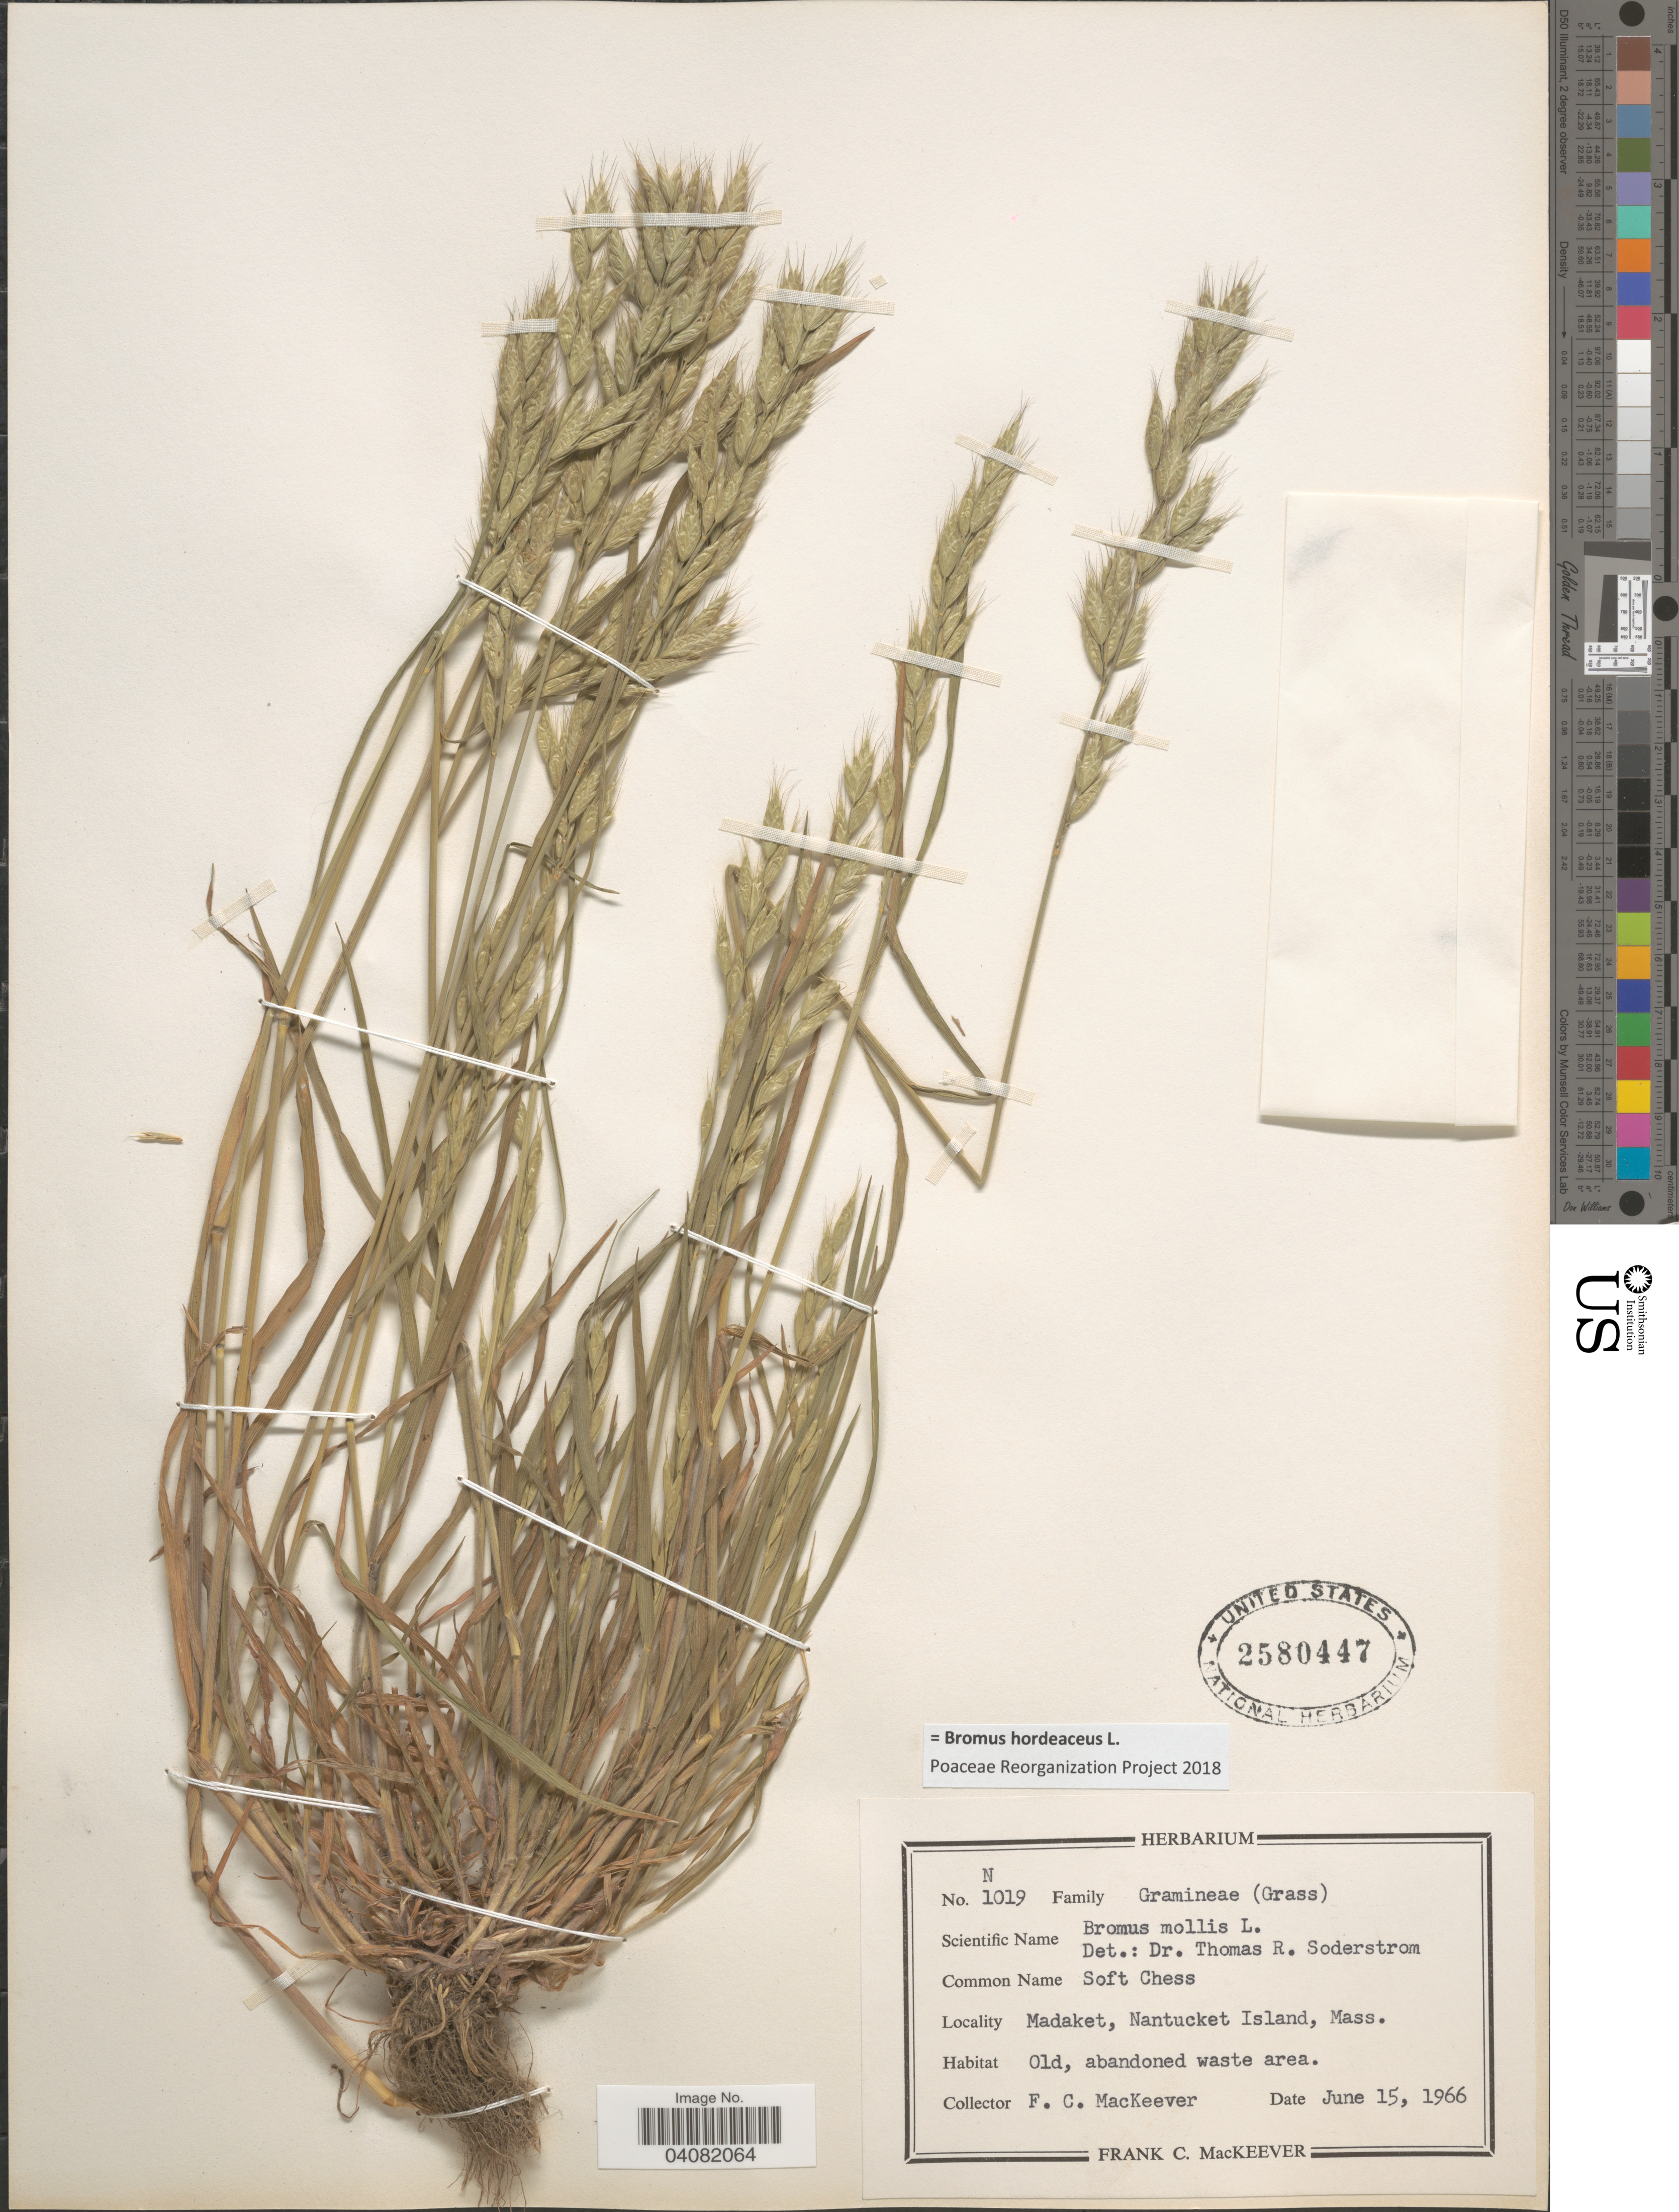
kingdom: Plantae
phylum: Tracheophyta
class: Liliopsida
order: Poales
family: Poaceae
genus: Bromus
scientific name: Bromus hordeaceus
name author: L.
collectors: F. Mackeever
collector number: N1019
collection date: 1966-06-15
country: United States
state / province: Massachusetts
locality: Madaket, Nantucket Island. Old, abandoned waste area.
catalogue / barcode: US 2580447